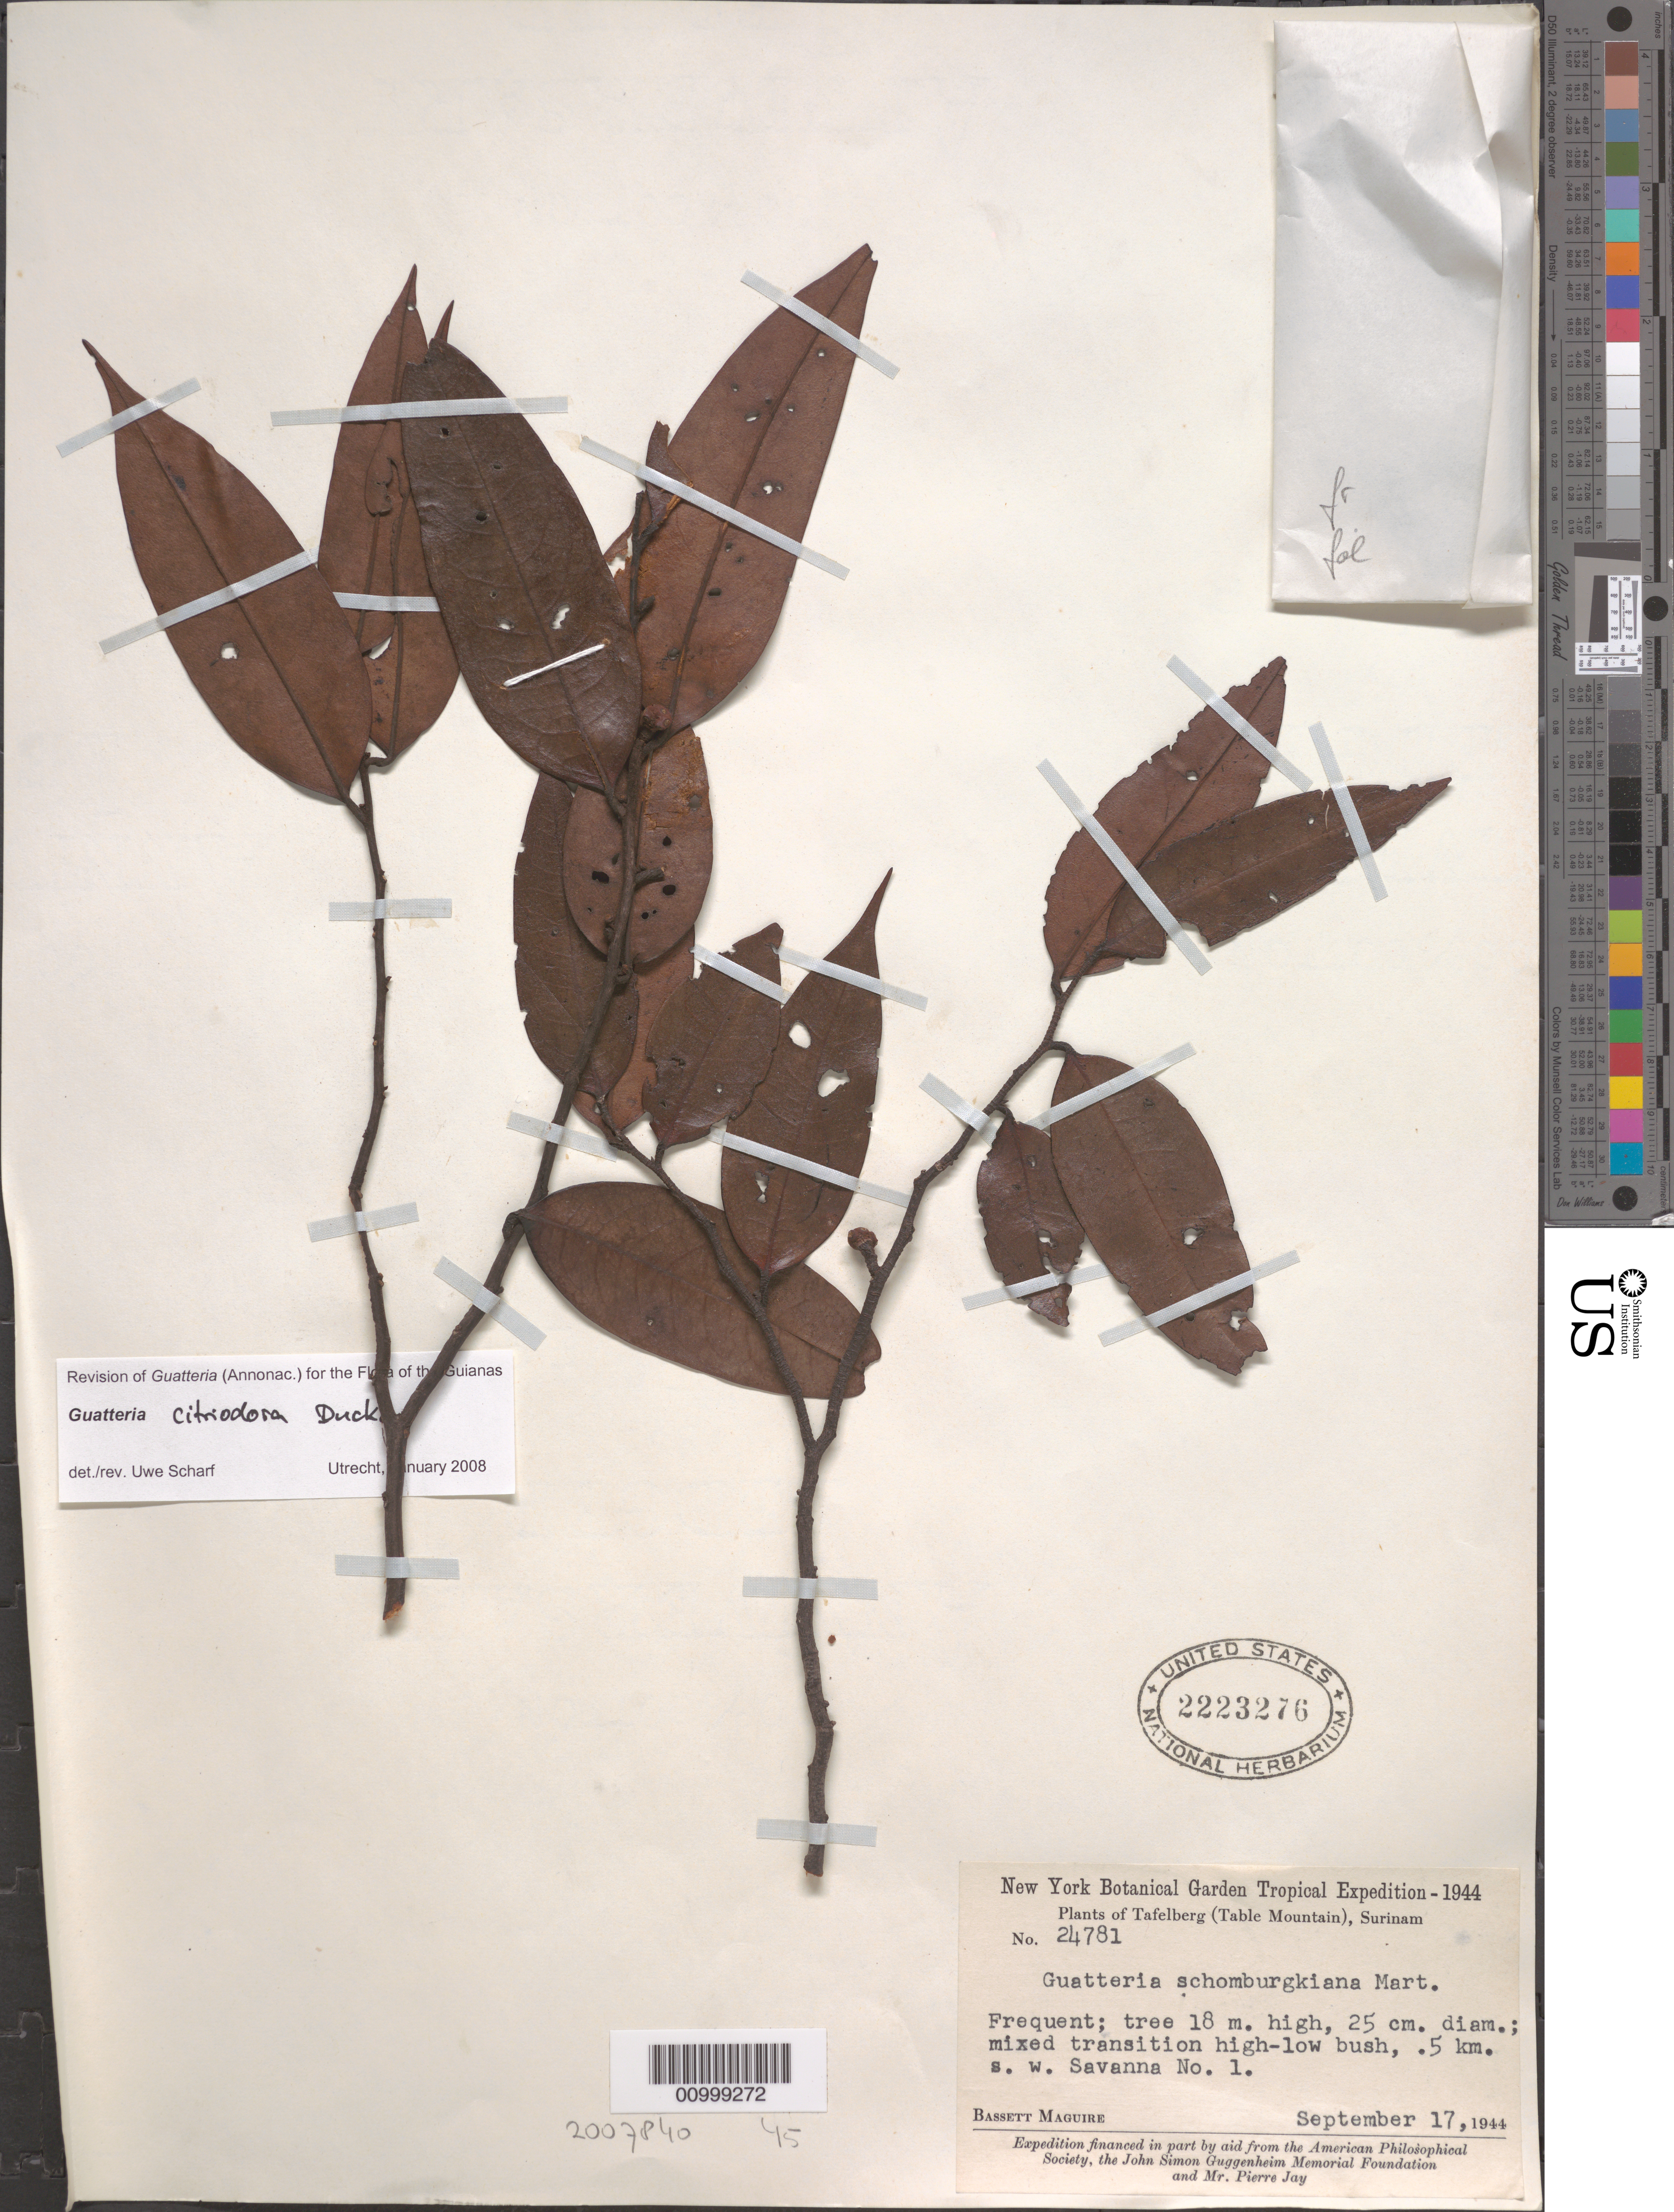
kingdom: Plantae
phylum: Tracheophyta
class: Magnoliopsida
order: Magnoliales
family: Annonaceae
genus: Guatteria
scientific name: Guatteria citriodora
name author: Ducke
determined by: Scharf, U.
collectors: B. Maguire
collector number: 42781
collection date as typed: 17-Sep-44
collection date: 1944-09-17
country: Suriname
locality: .5 km SW of Savanna No. 1.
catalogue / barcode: US 2223276